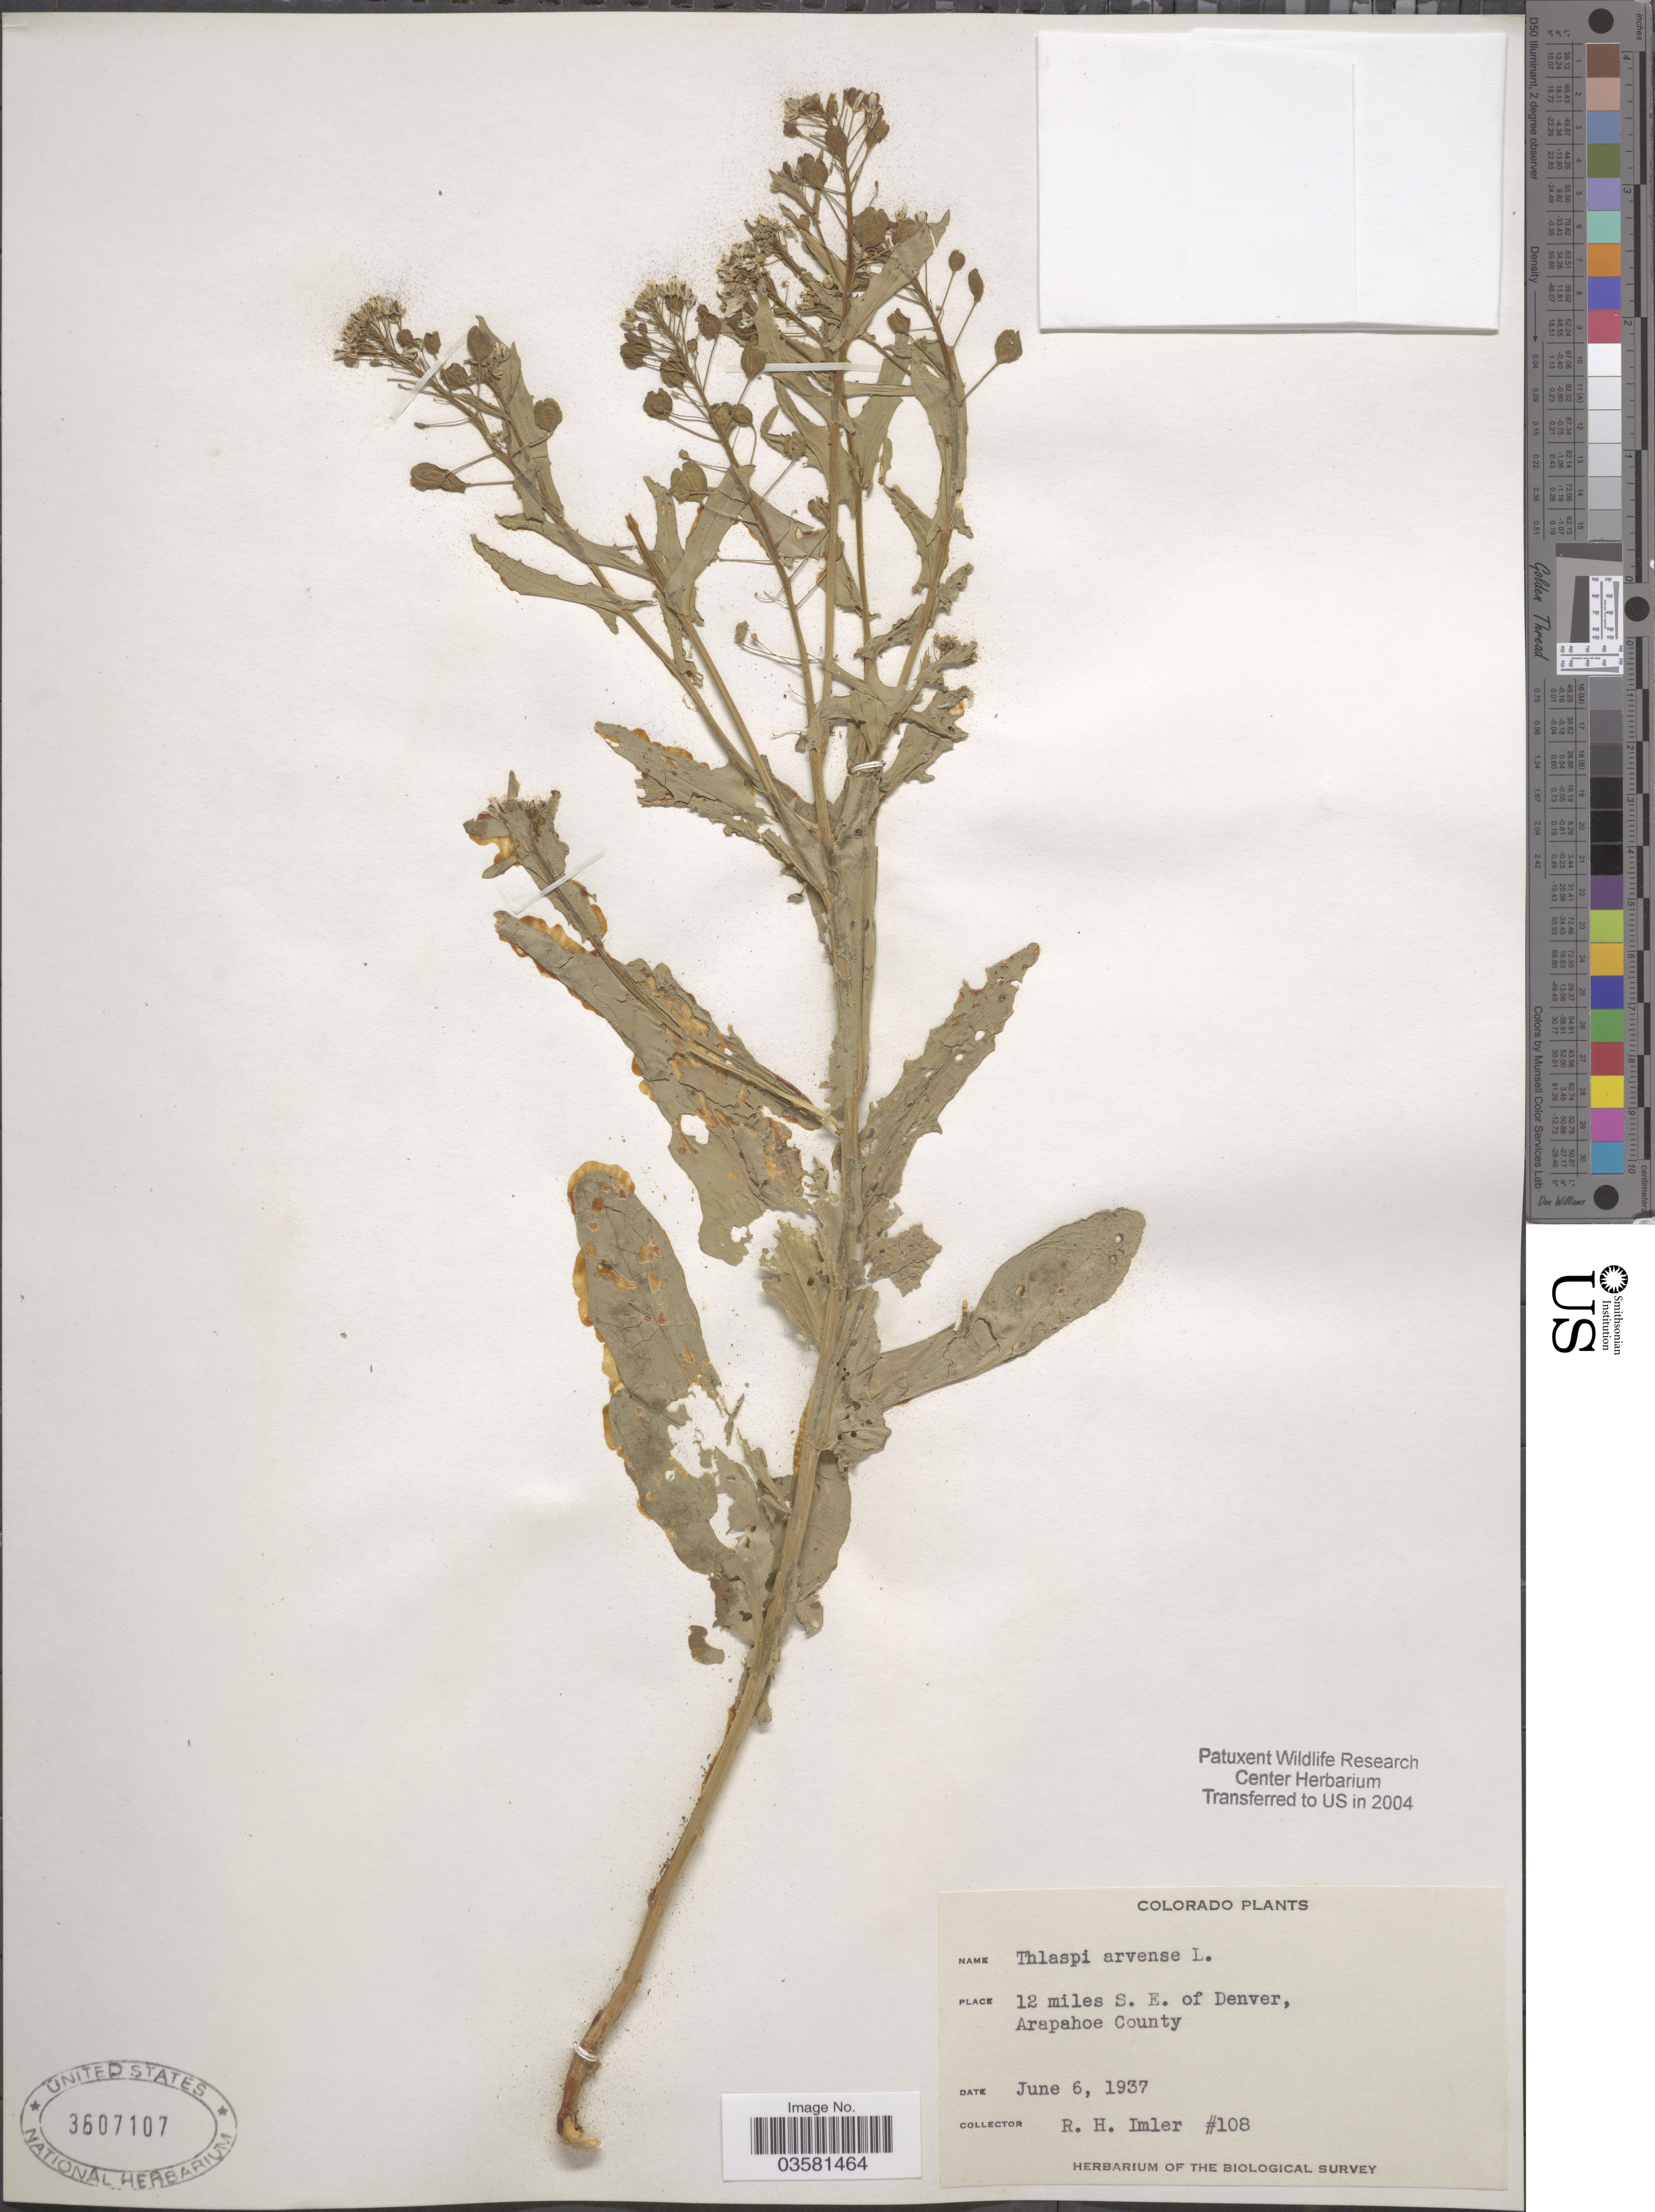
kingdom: Plantae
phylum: Tracheophyta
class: Magnoliopsida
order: Brassicales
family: Brassicaceae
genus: Thlaspi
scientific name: Thlaspi arvense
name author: L.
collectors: R. Imler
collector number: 108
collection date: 1937-06-06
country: United States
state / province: Colorado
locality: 12 miles S.E. of Denver, Arapahoe County.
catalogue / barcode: US 3607107